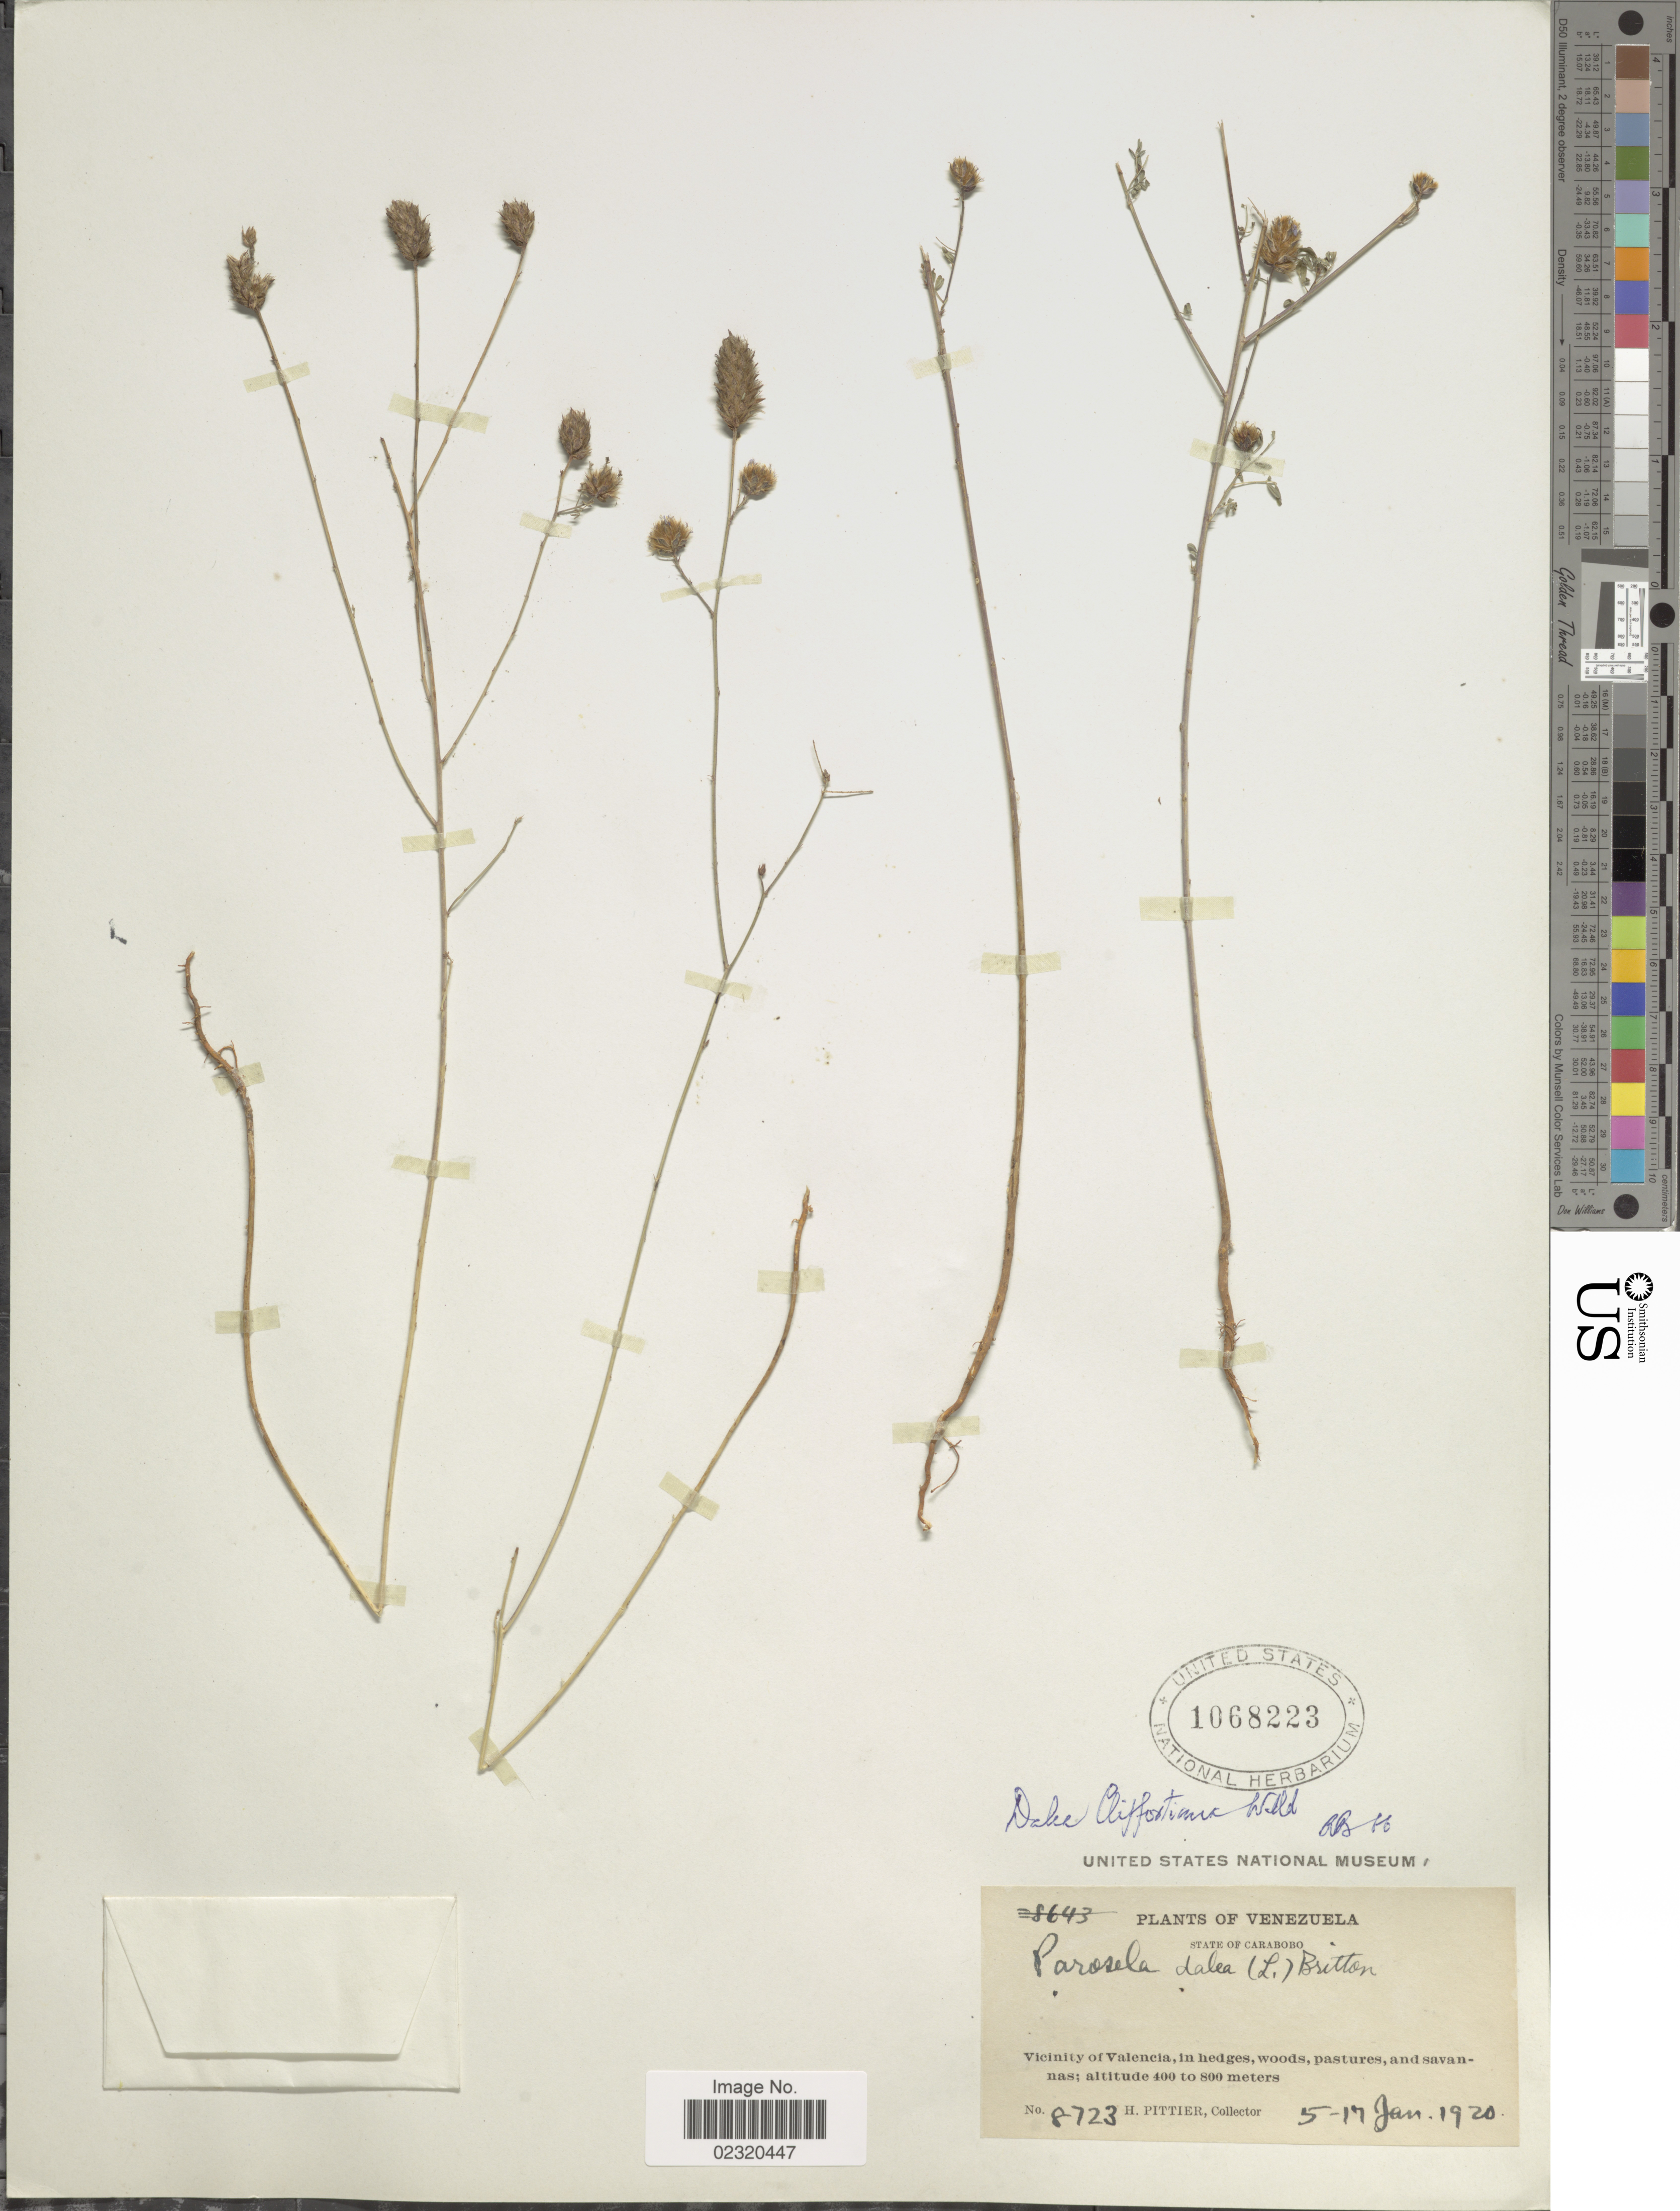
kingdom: Plantae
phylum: Tracheophyta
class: Magnoliopsida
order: Fabales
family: Fabaceae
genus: Dalea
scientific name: Dalea cliffortiana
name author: Willd.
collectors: H. F. Pittier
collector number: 8723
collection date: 1920-01-05/1920-01-17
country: Venezuela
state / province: Carabobo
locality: Vicinity of Valencia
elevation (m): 400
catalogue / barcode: US 1068223